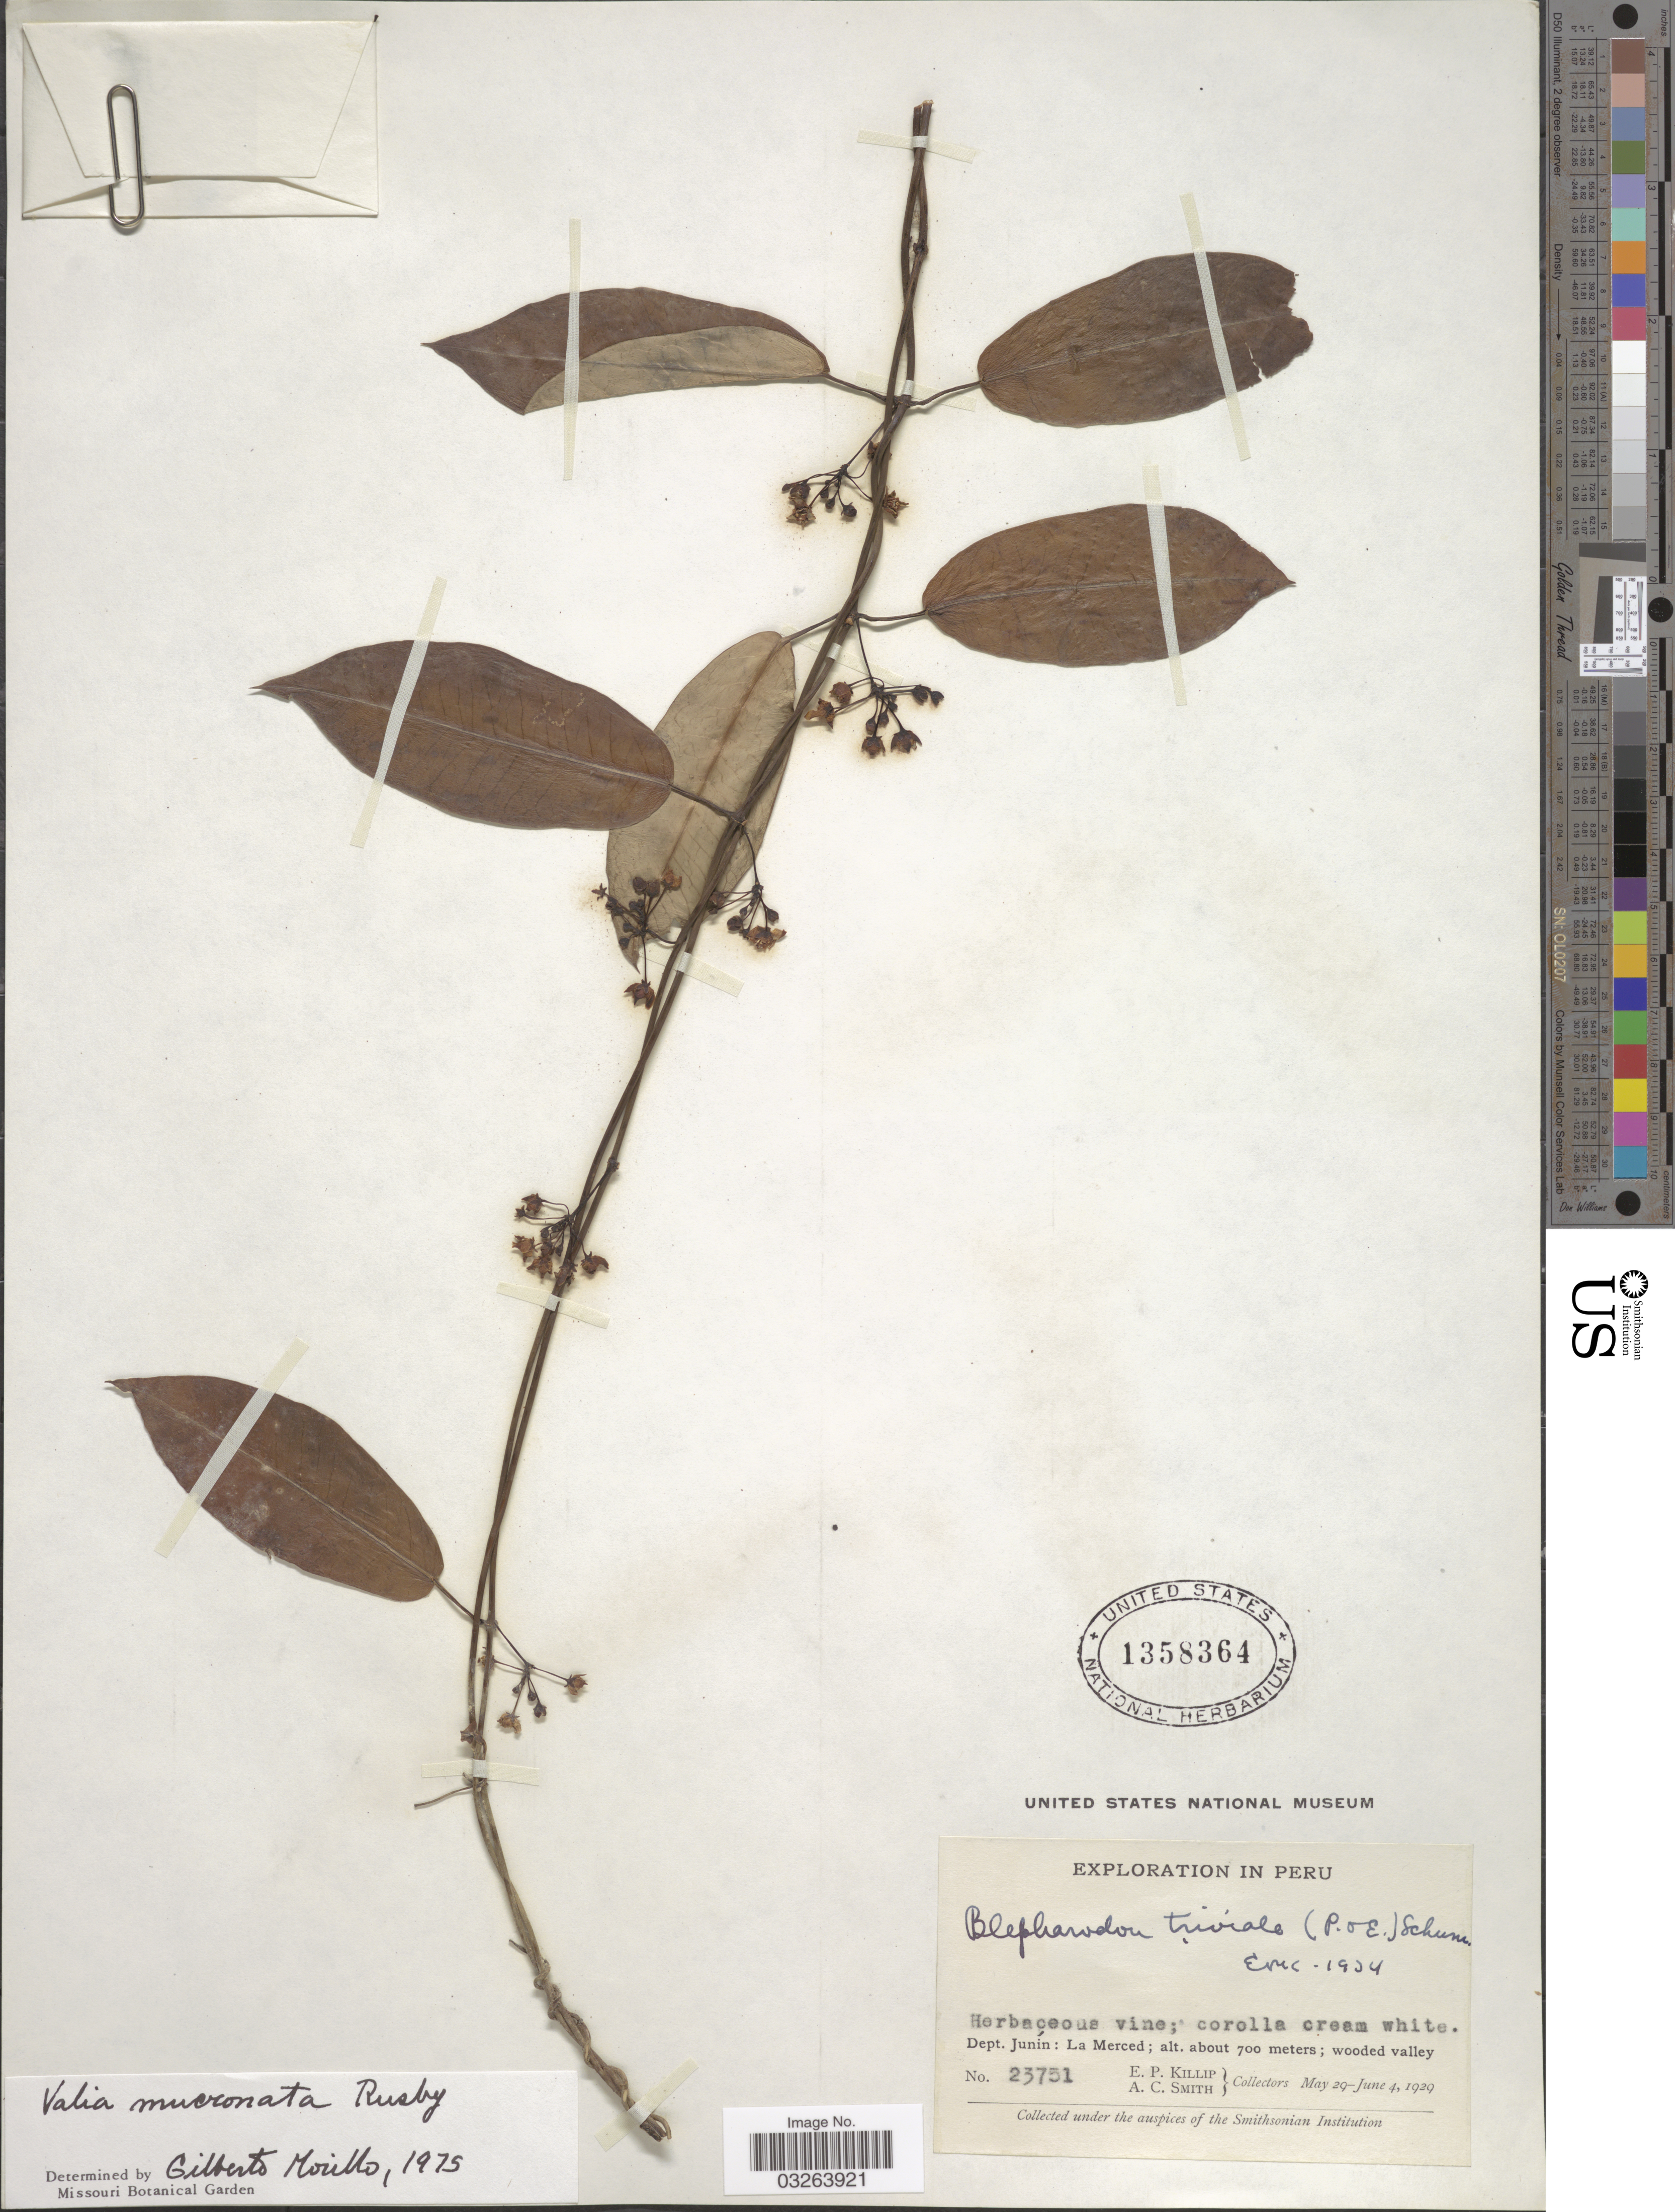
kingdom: Plantae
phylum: Tracheophyta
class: Magnoliopsida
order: Gentianales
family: Apocynaceae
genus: Vailia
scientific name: Vailia mucronata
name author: Rusby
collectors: E. P. Killip & A. C. Smith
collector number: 23751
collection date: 1929-05-29/1929-06-04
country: Peru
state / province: Junín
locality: Dept. Junín: La Merced.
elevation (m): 700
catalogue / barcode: US 1358364